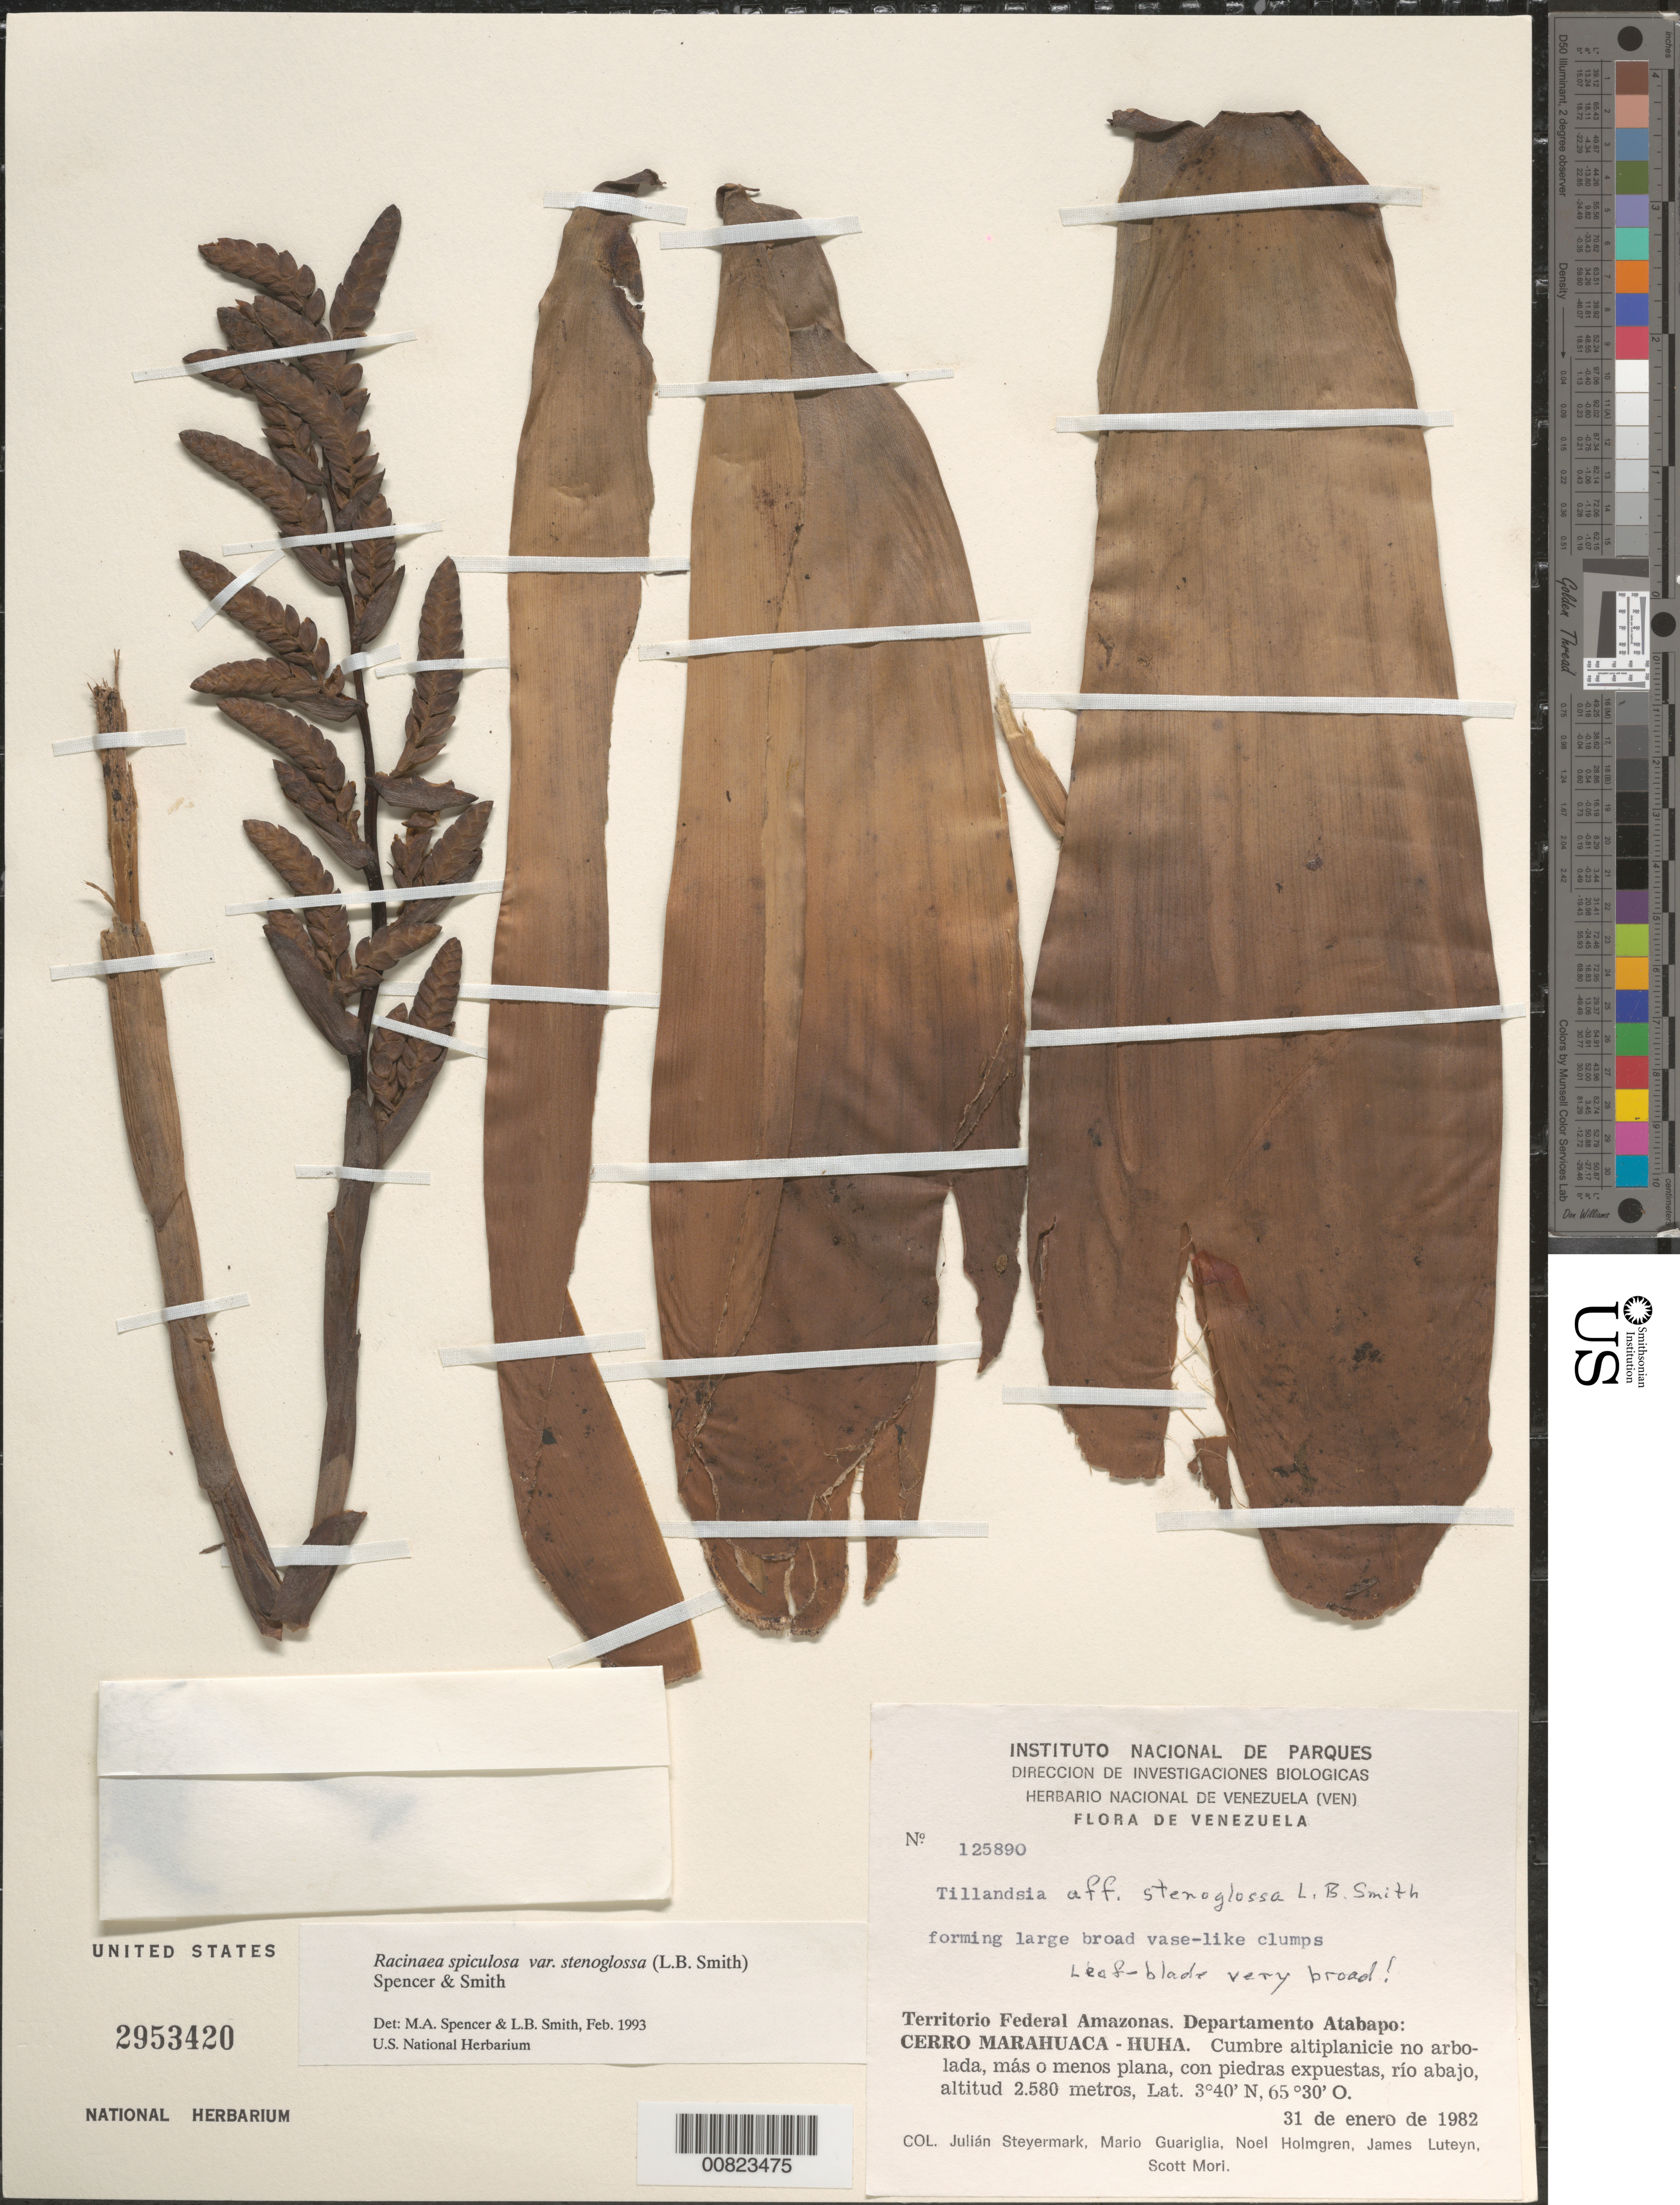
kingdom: Plantae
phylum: Tracheophyta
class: Liliopsida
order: Poales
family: Bromeliaceae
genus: Racinaea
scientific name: Racinaea spiculosa var. stenoglossa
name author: (L.B. Sm.) M.A. Spencer & L.B. Sm.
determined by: Spencer, M. A.; Smith, L. B.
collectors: J. Steyermark, M. Guariglia P., N. H. Holmgren, J. L. Luteyn & S. Mori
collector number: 125890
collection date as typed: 31-Jan-82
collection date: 1982-01-31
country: Venezuela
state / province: Amazonas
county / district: Atabapo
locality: Huha, Cerro Marahuaca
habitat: Cumbre altiplanicie no arbolada, más o menos plana, con piedras expuestas, río abajo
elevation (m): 2580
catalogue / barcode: US 2953420